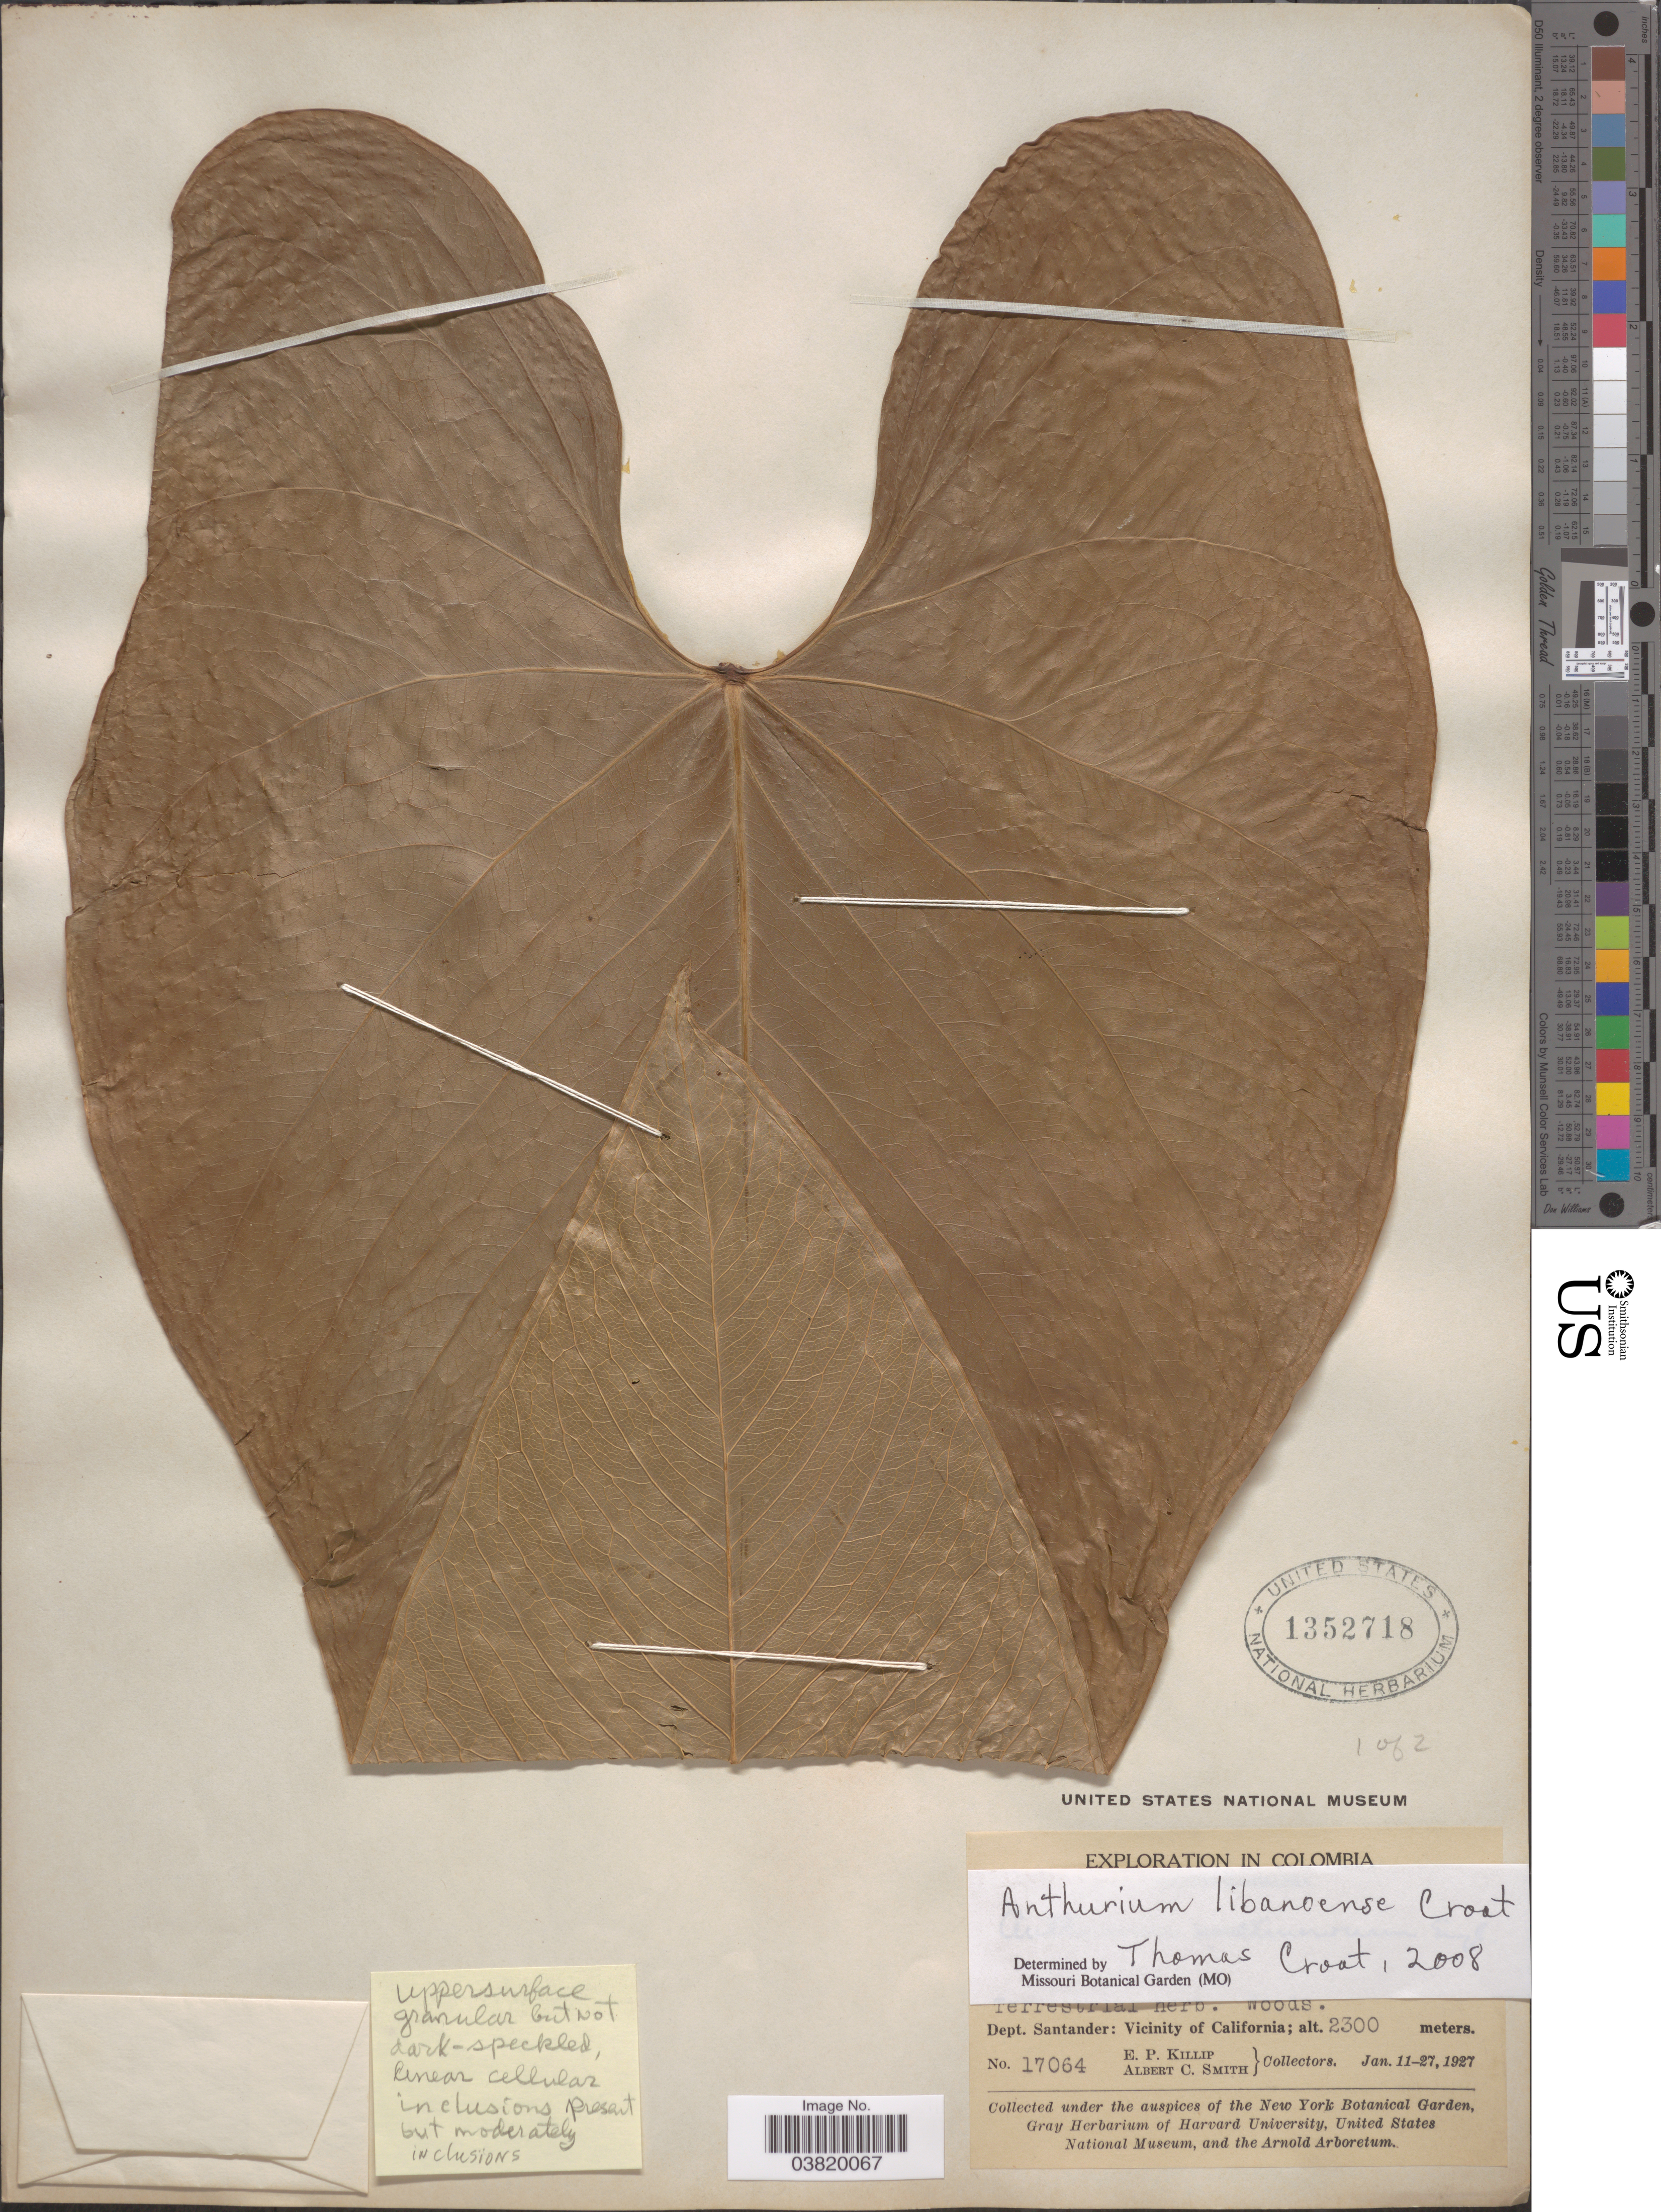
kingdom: Plantae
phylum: Tracheophyta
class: Liliopsida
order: Alismatales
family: Araceae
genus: Anthurium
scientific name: Anthurium libanoense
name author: Croat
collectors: E. P. Killip & A. C. Smith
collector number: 17064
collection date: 1927-01-11/1927-01-27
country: Colombia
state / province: Santander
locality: Dept. Santander: Vicinity of California.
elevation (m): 2300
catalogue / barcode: US 1352718